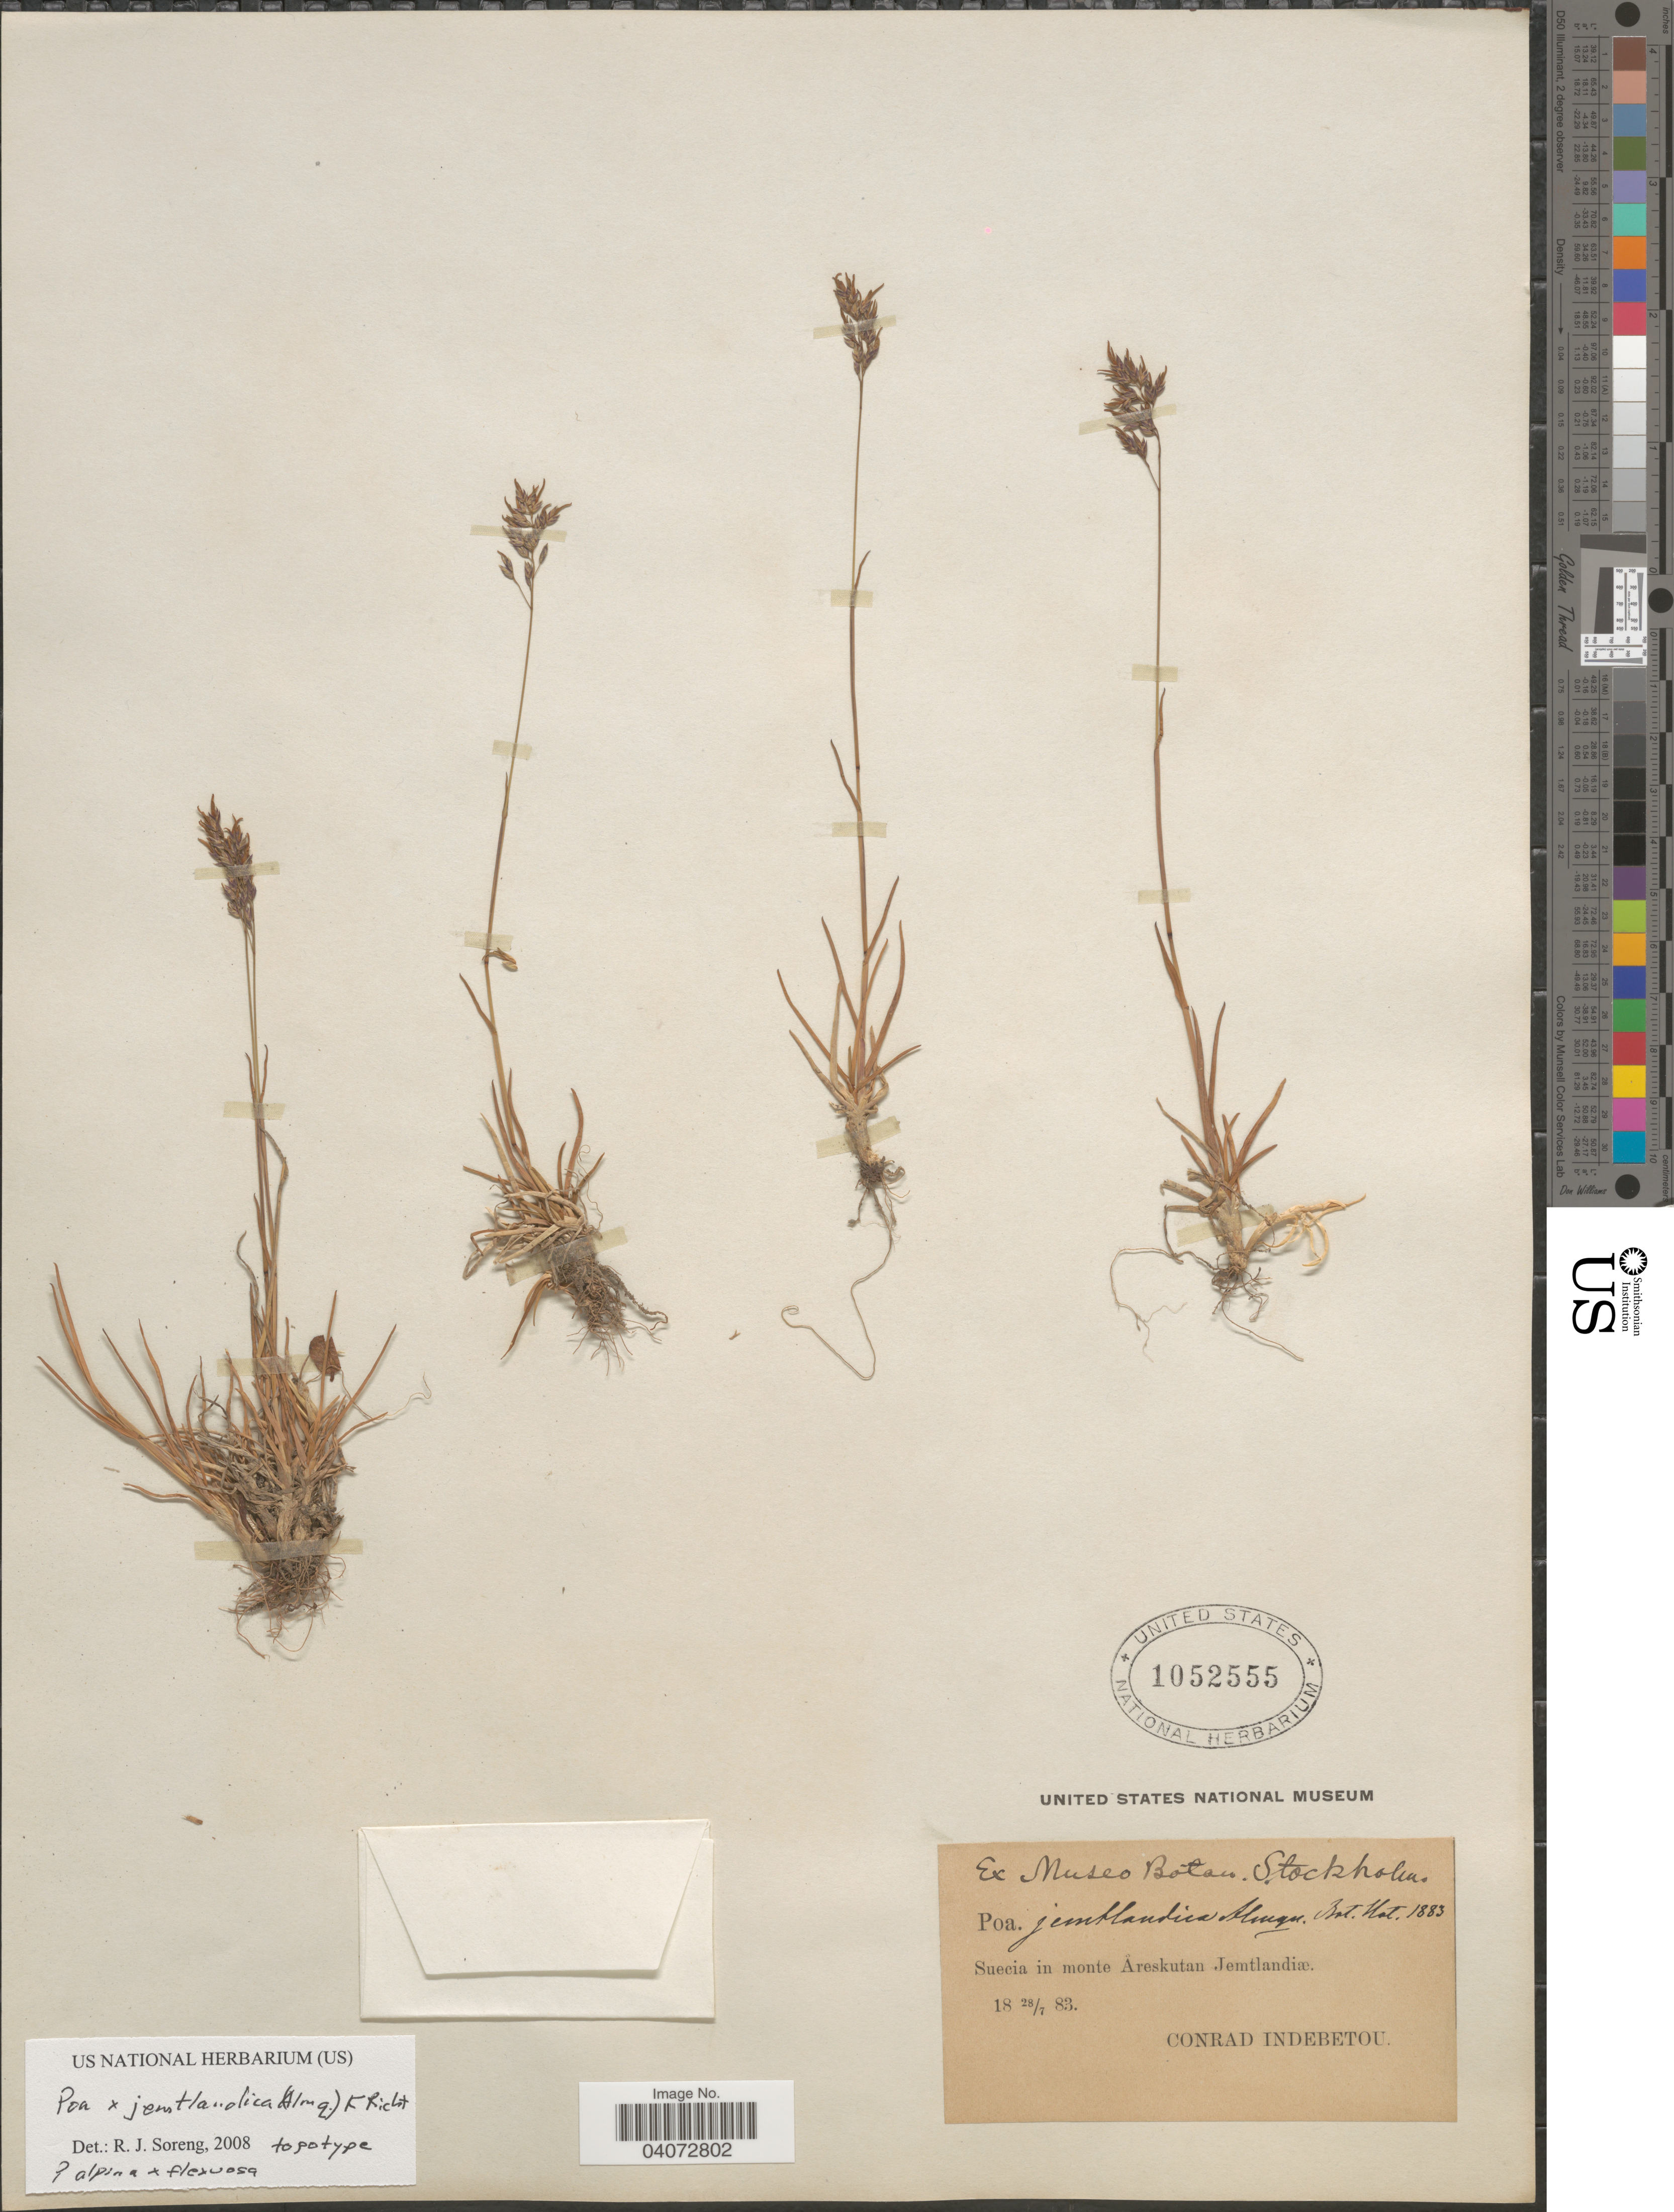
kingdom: Plantae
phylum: Tracheophyta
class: Liliopsida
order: Poales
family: Poaceae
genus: Poa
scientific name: Poa x jemtlandica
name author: (Almq.) K. Richt.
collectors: C. Indebetou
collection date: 1883-07-28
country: Sweden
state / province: Jämtland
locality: Suecia in monte Åreskutan Jemtlandiæ.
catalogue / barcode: US 1052555